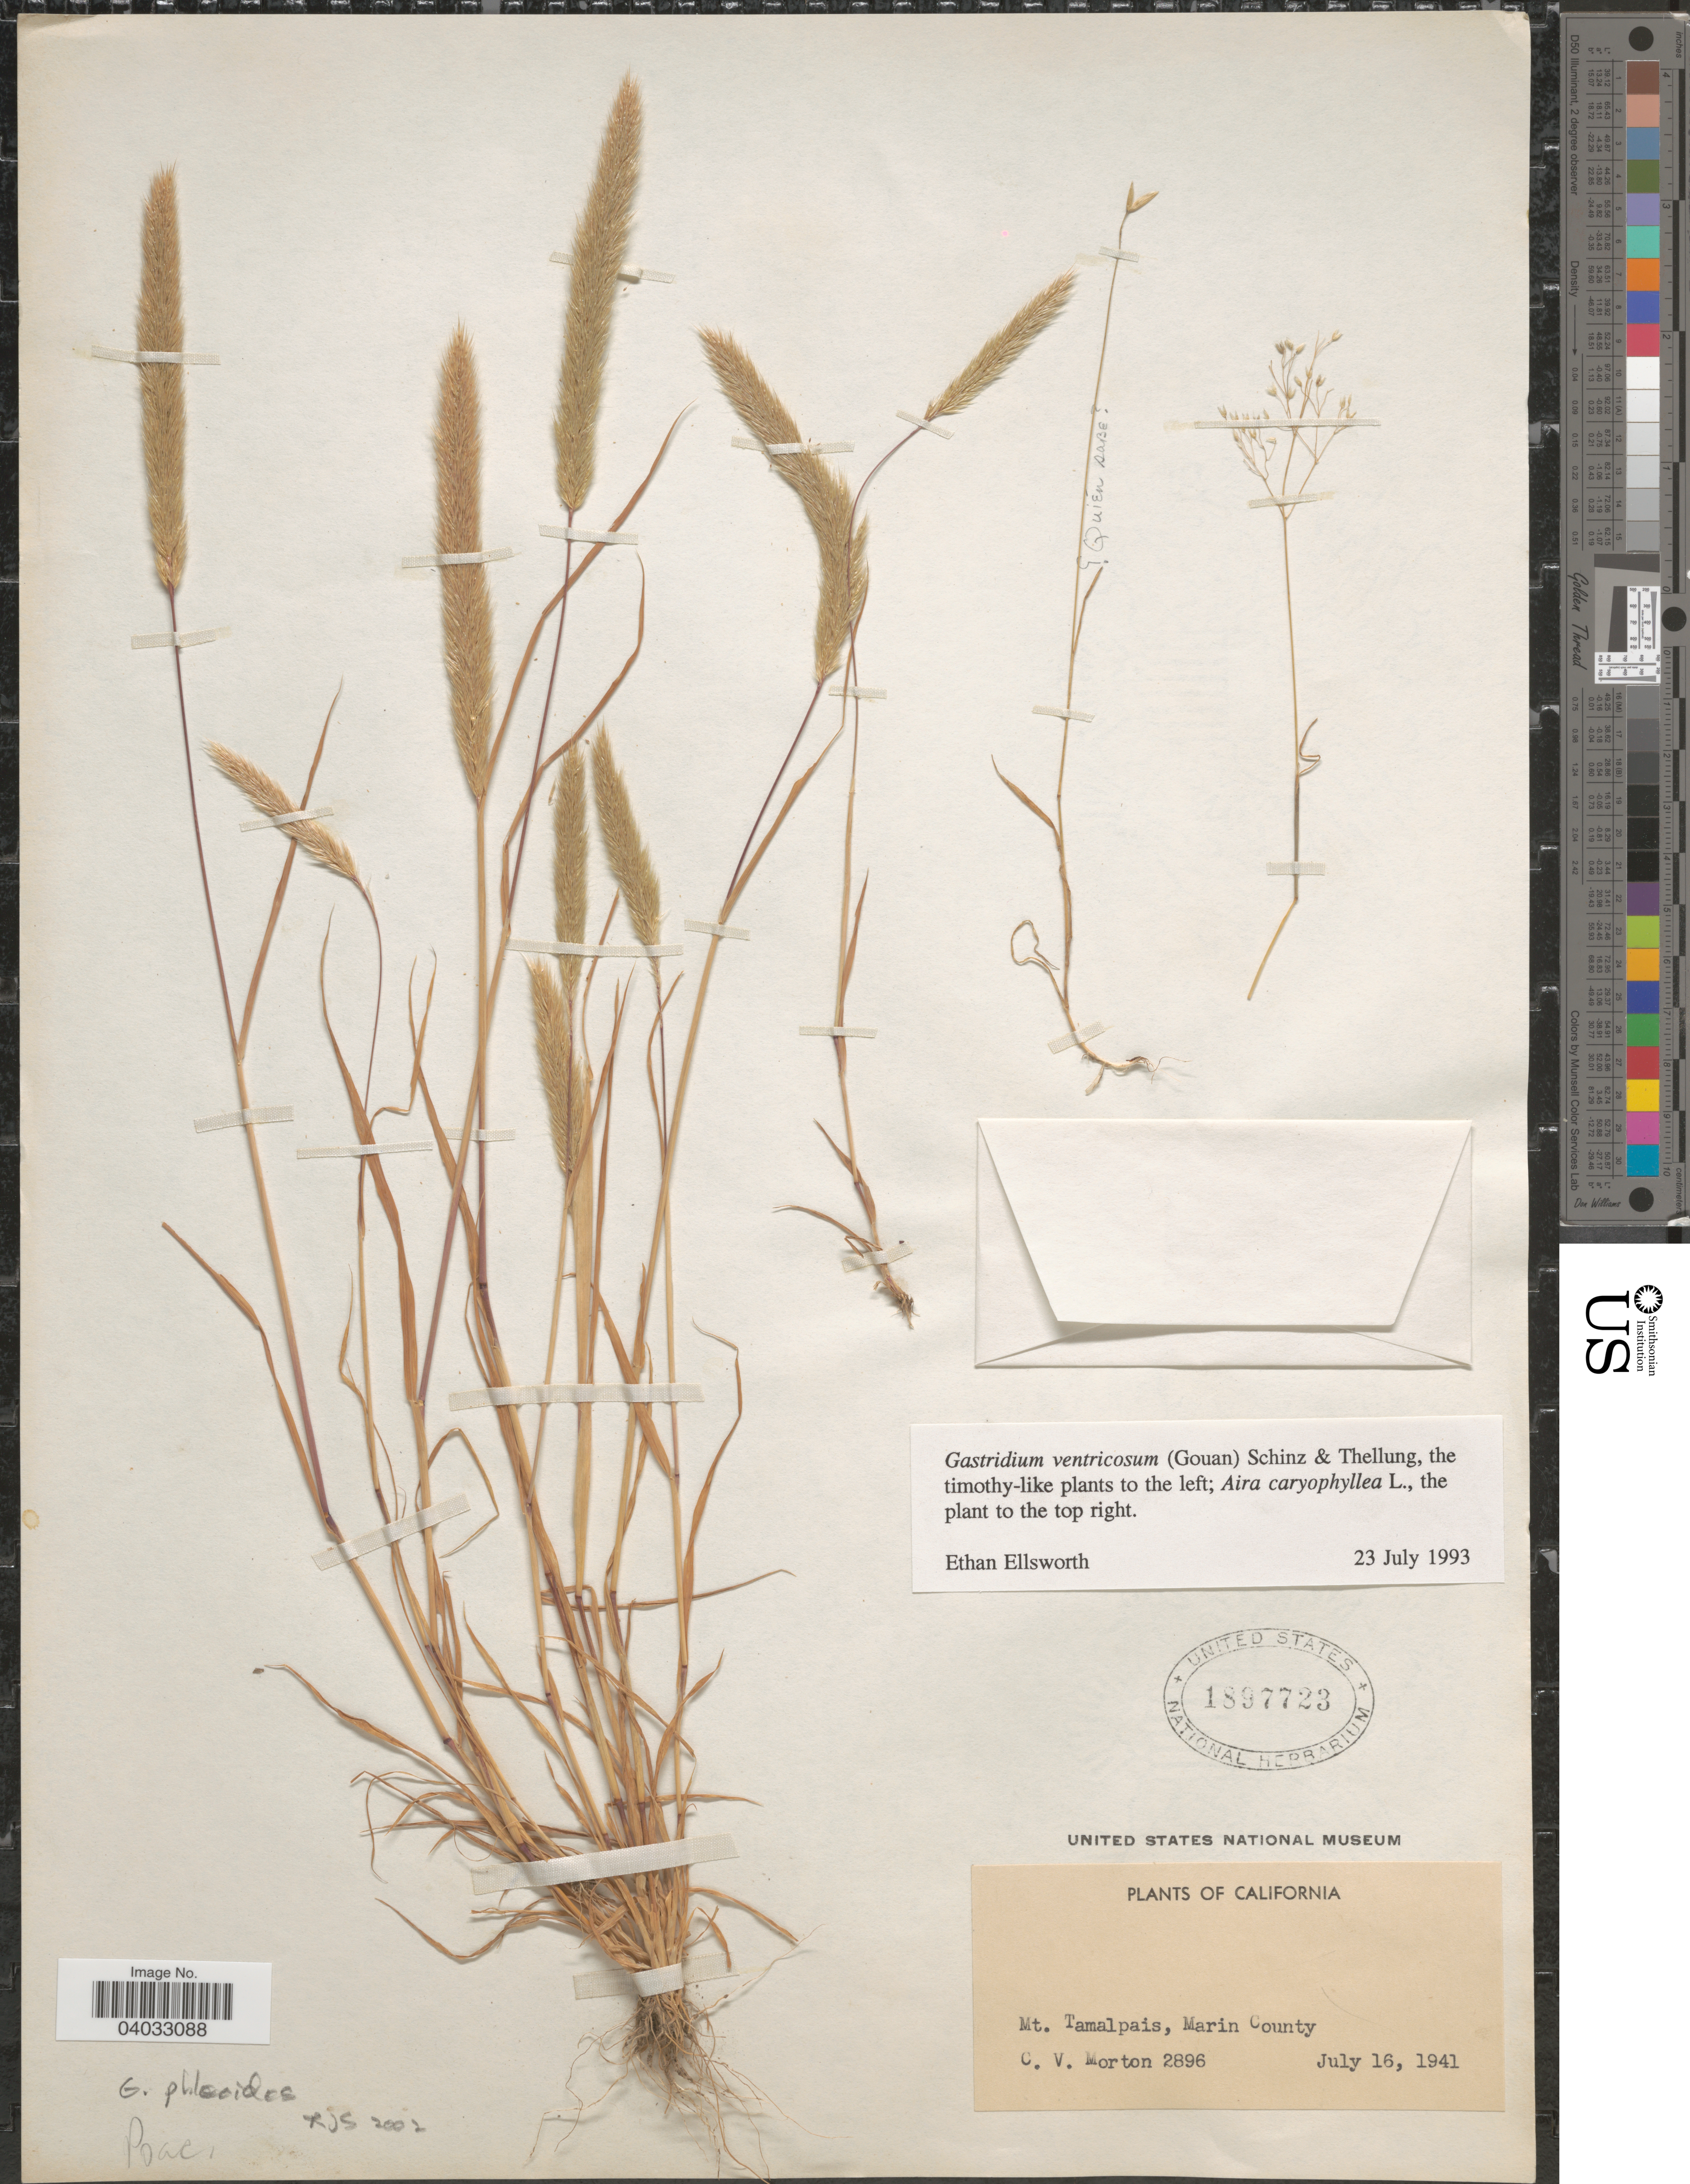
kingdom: Plantae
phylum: Tracheophyta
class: Liliopsida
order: Poales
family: Poaceae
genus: Gastridium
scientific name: Gastridium phleoides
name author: (Nees) C.E. Hubb.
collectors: C. V. Morton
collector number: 2896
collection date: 1941-07-16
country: United States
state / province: California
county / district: Marin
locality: Mt. Tamalpais, Marin County.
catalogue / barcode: US 1897723